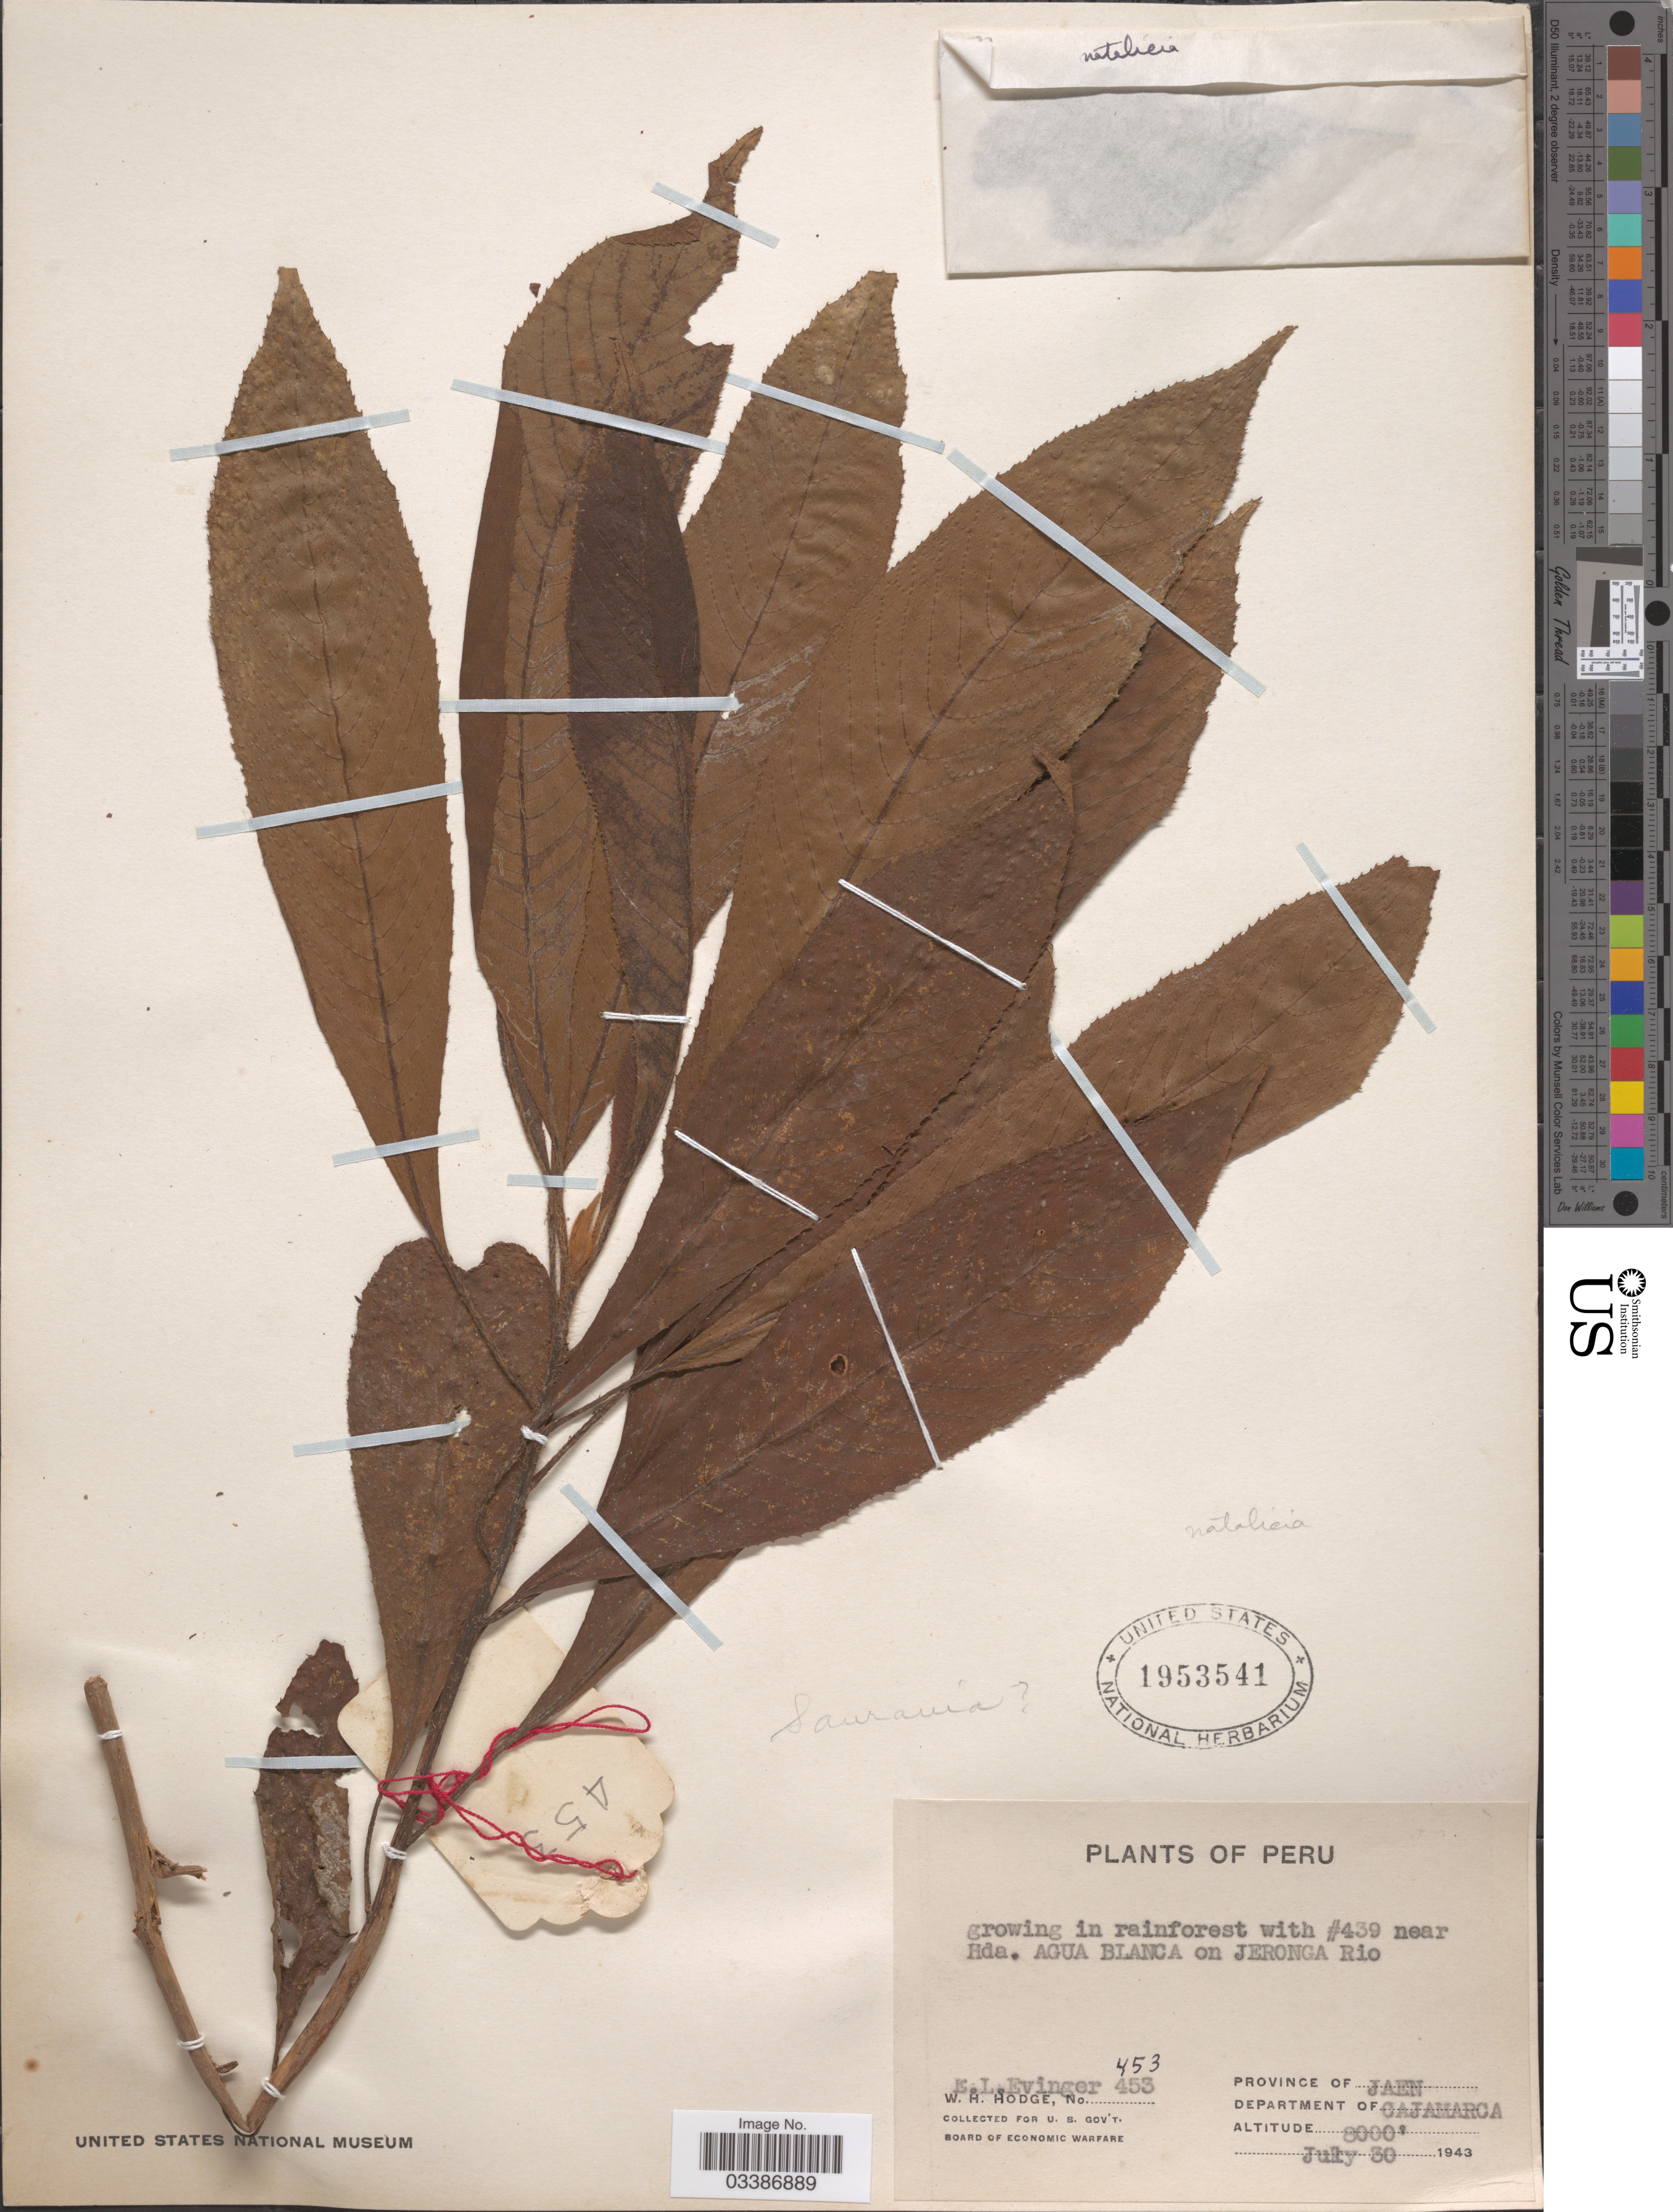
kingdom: Plantae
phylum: Tracheophyta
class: Magnoliopsida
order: Ericales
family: Actinidiaceae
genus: Saurauia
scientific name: Saurauia sp.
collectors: W. Hodge & E. Evinger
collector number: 453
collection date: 1943-07-30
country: Peru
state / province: Cajamarca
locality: Agua Blanca on Jeronca Rio, Province of Jaen, Department of Cajamarca.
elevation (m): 2438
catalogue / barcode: US 1953541